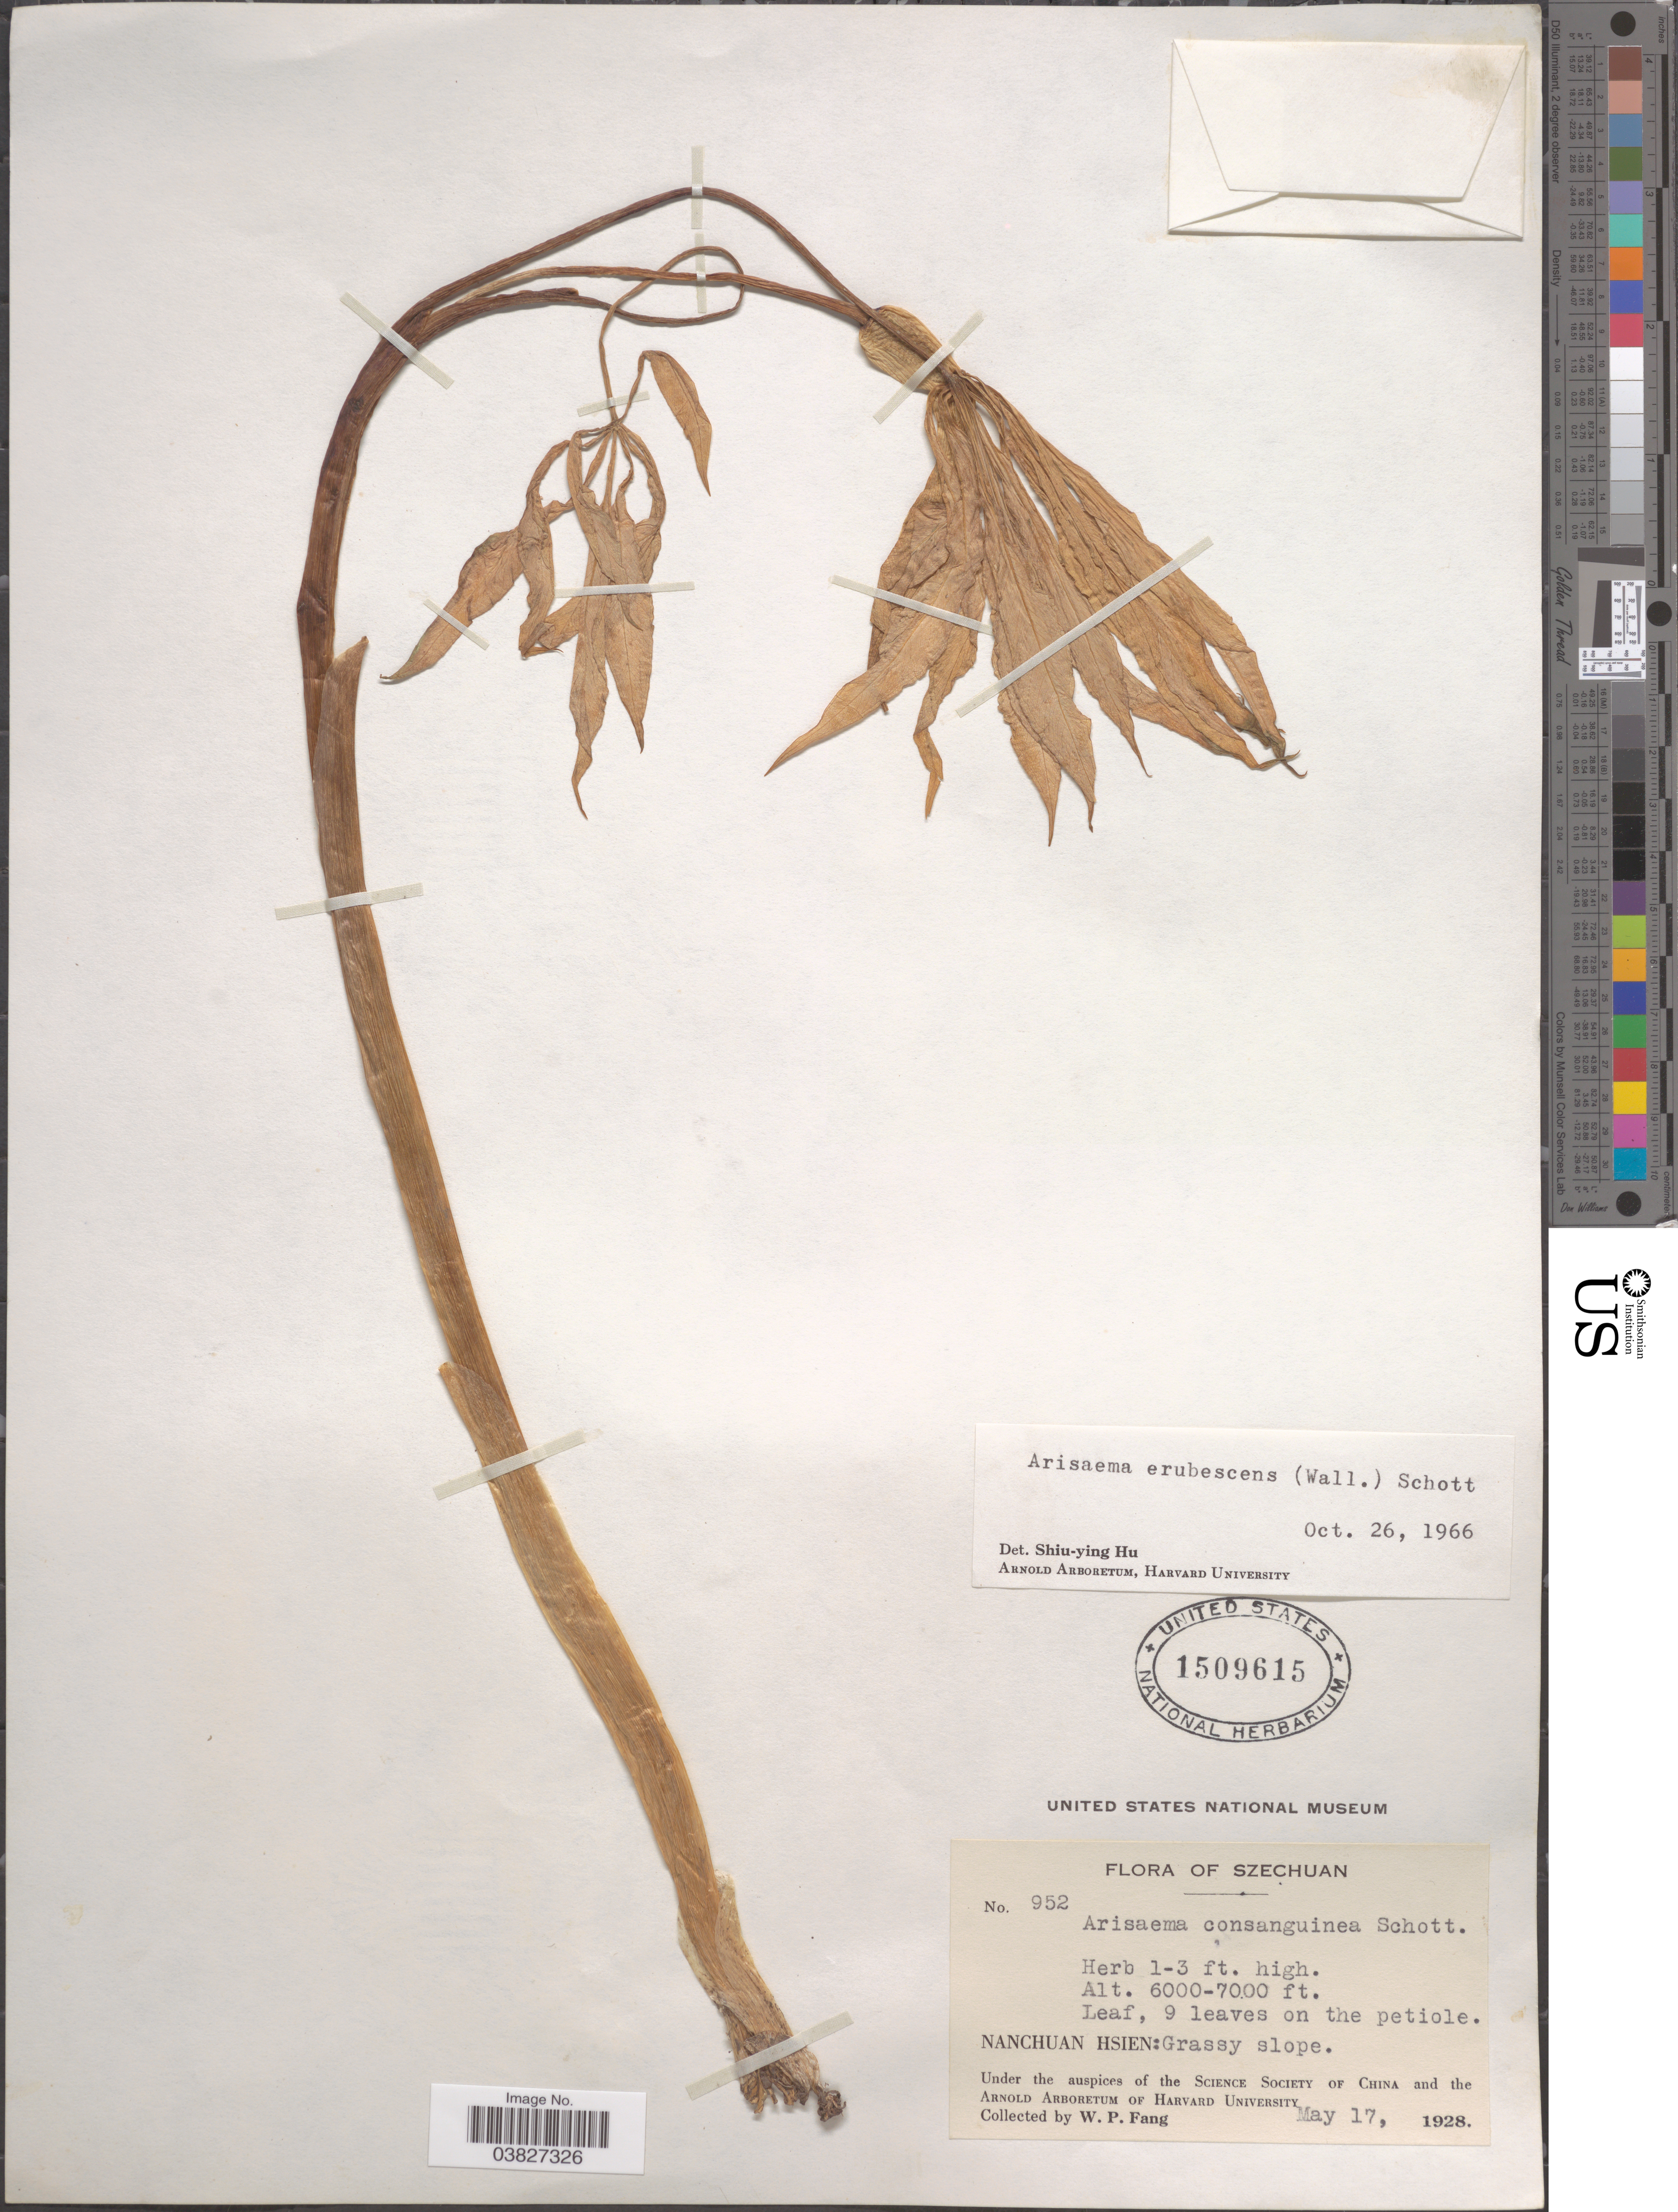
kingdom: Plantae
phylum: Tracheophyta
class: Liliopsida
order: Alismatales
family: Araceae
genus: Arisaema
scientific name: Arisaema erubescens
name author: (Wall.) Schott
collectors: W. P. Fang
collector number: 952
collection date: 1928-05-17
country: China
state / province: Sichuan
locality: Szechuan. Nanchuan Hsien: Grassy slope.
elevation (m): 1829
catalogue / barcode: US 1509615